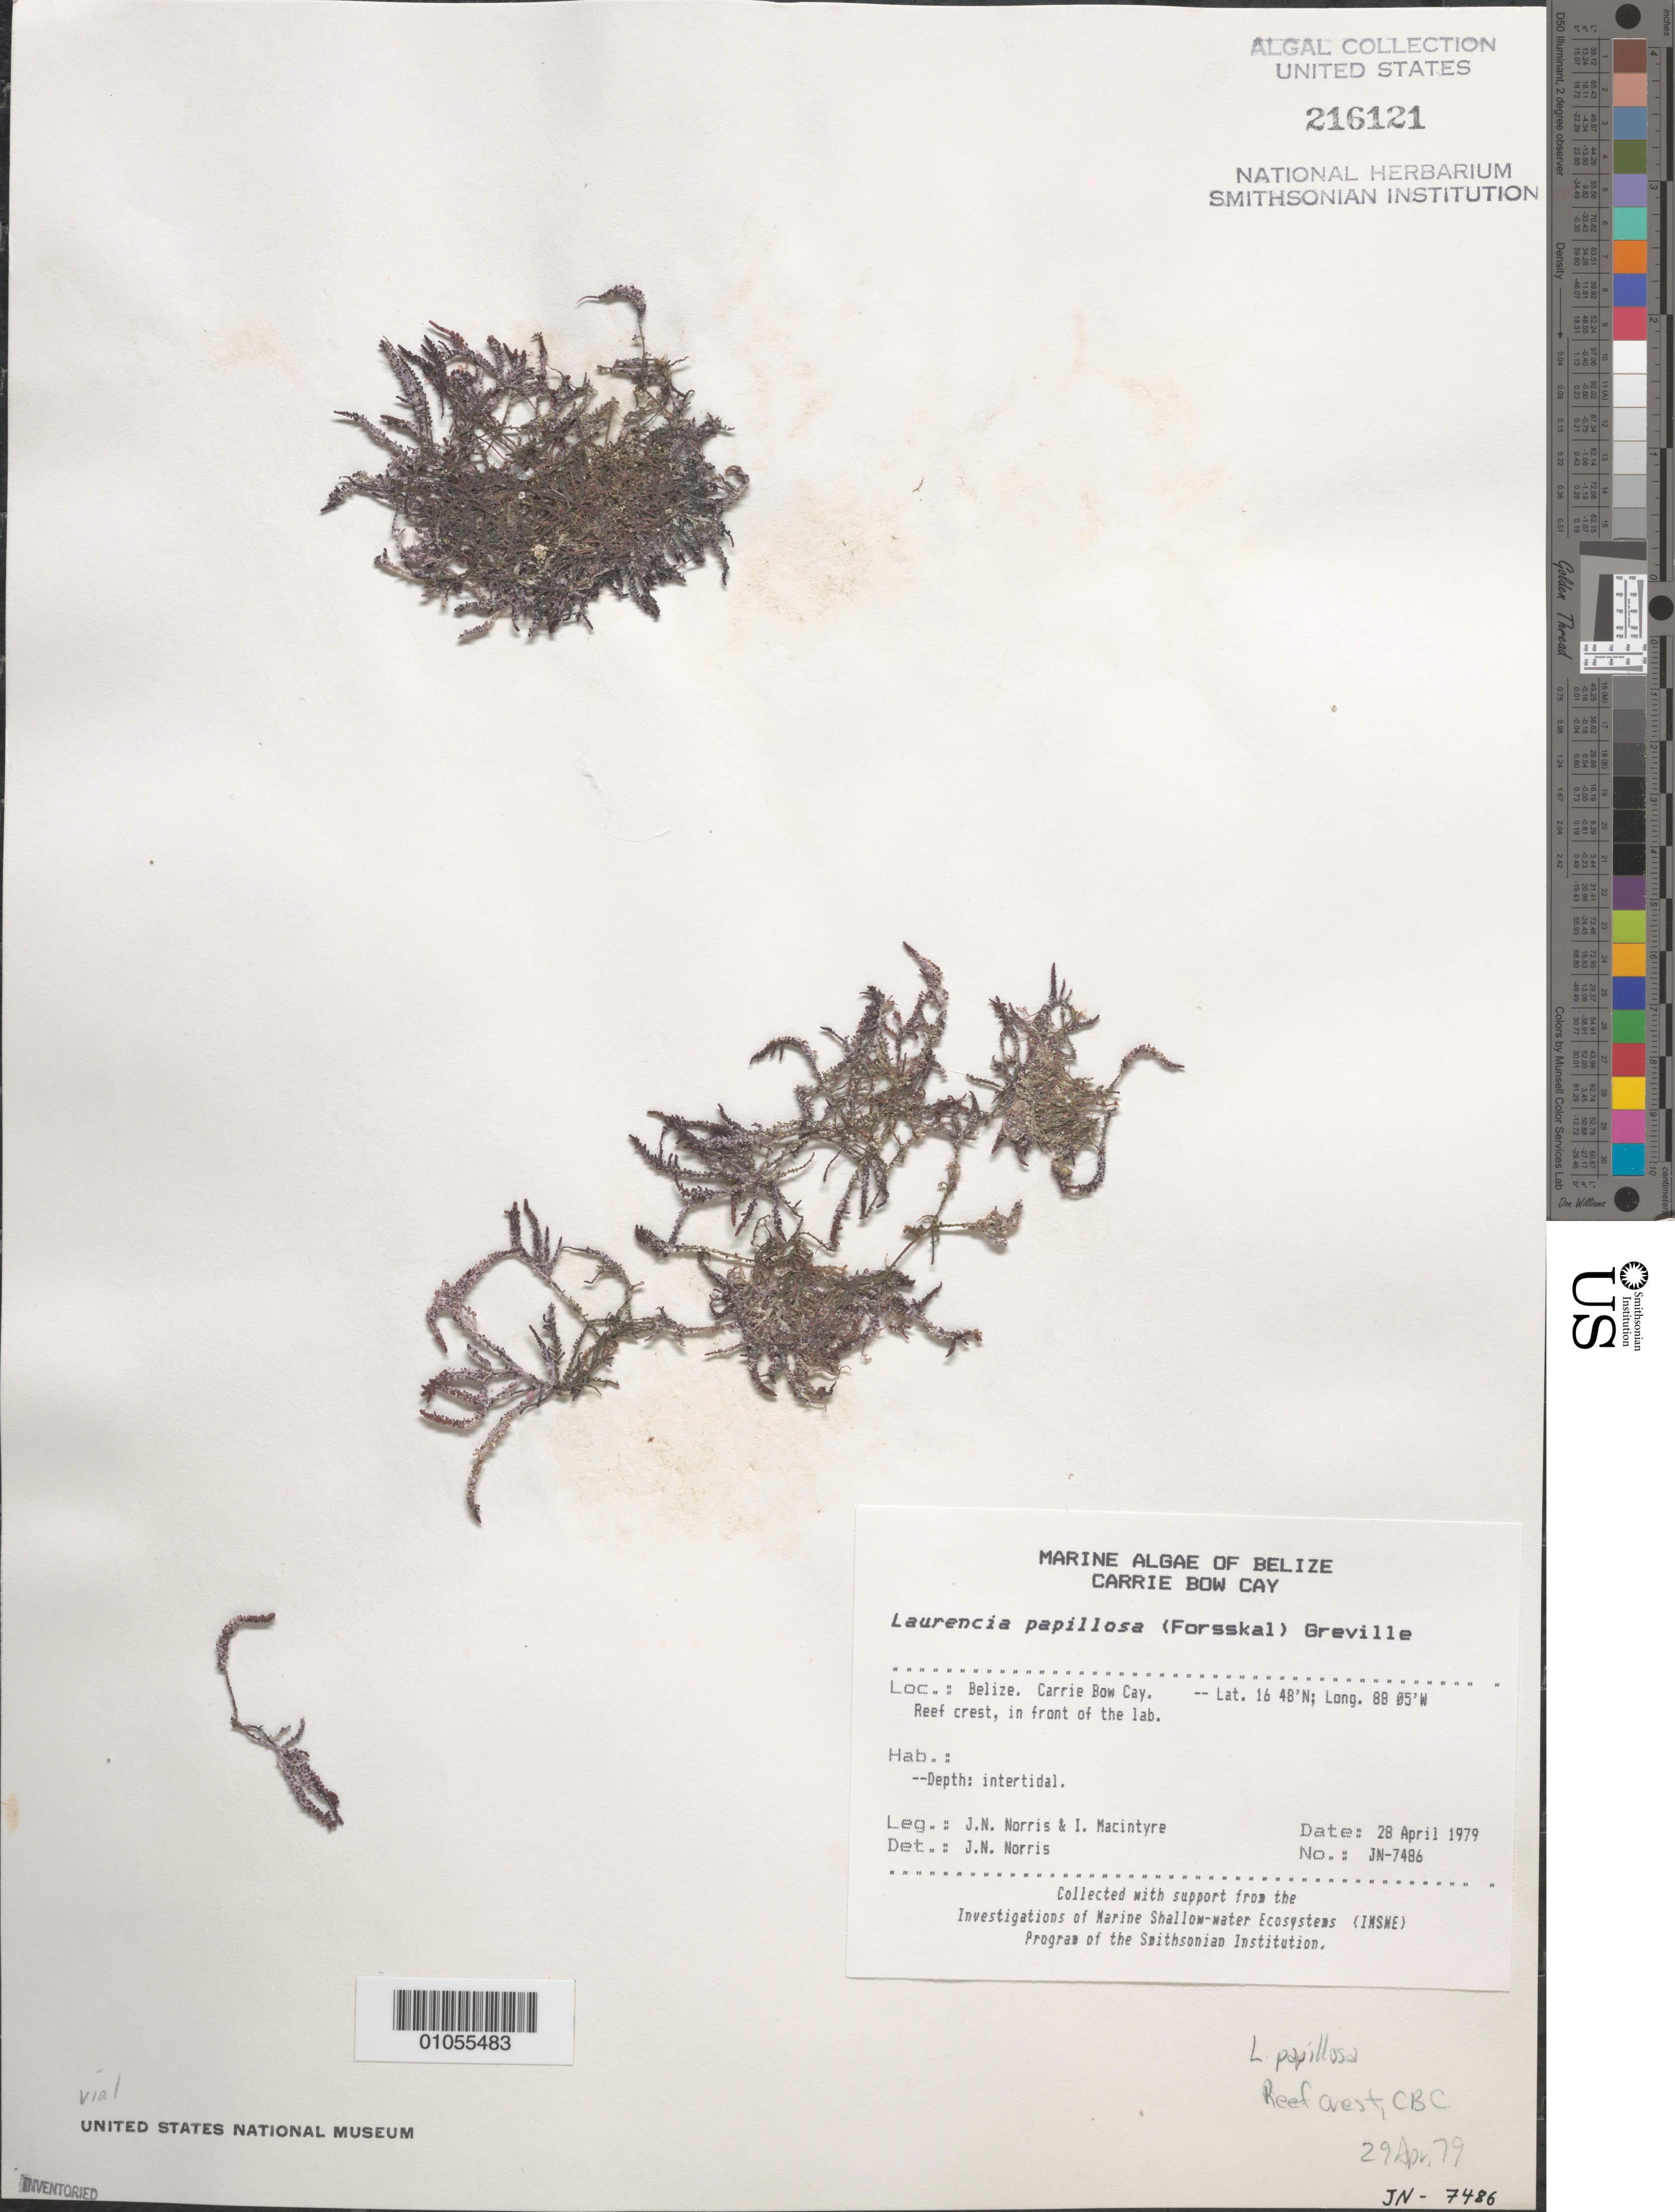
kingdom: Plantae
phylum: Rhodophyta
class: Florideophyceae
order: Ceramiales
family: Rhodomelaceae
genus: Palisada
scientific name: Palisada perforata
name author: (Bory) K.W. Nam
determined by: Algae name updating Project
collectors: J. N. Norris & I. Macintyre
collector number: JN-7486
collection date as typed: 28 Apr 1979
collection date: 1979-04-28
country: Belize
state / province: Stann Creek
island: Carrie Bow Cay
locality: Reef crest in front of the laboratory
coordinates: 16 48'N, 88 05'W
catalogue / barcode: US 216121